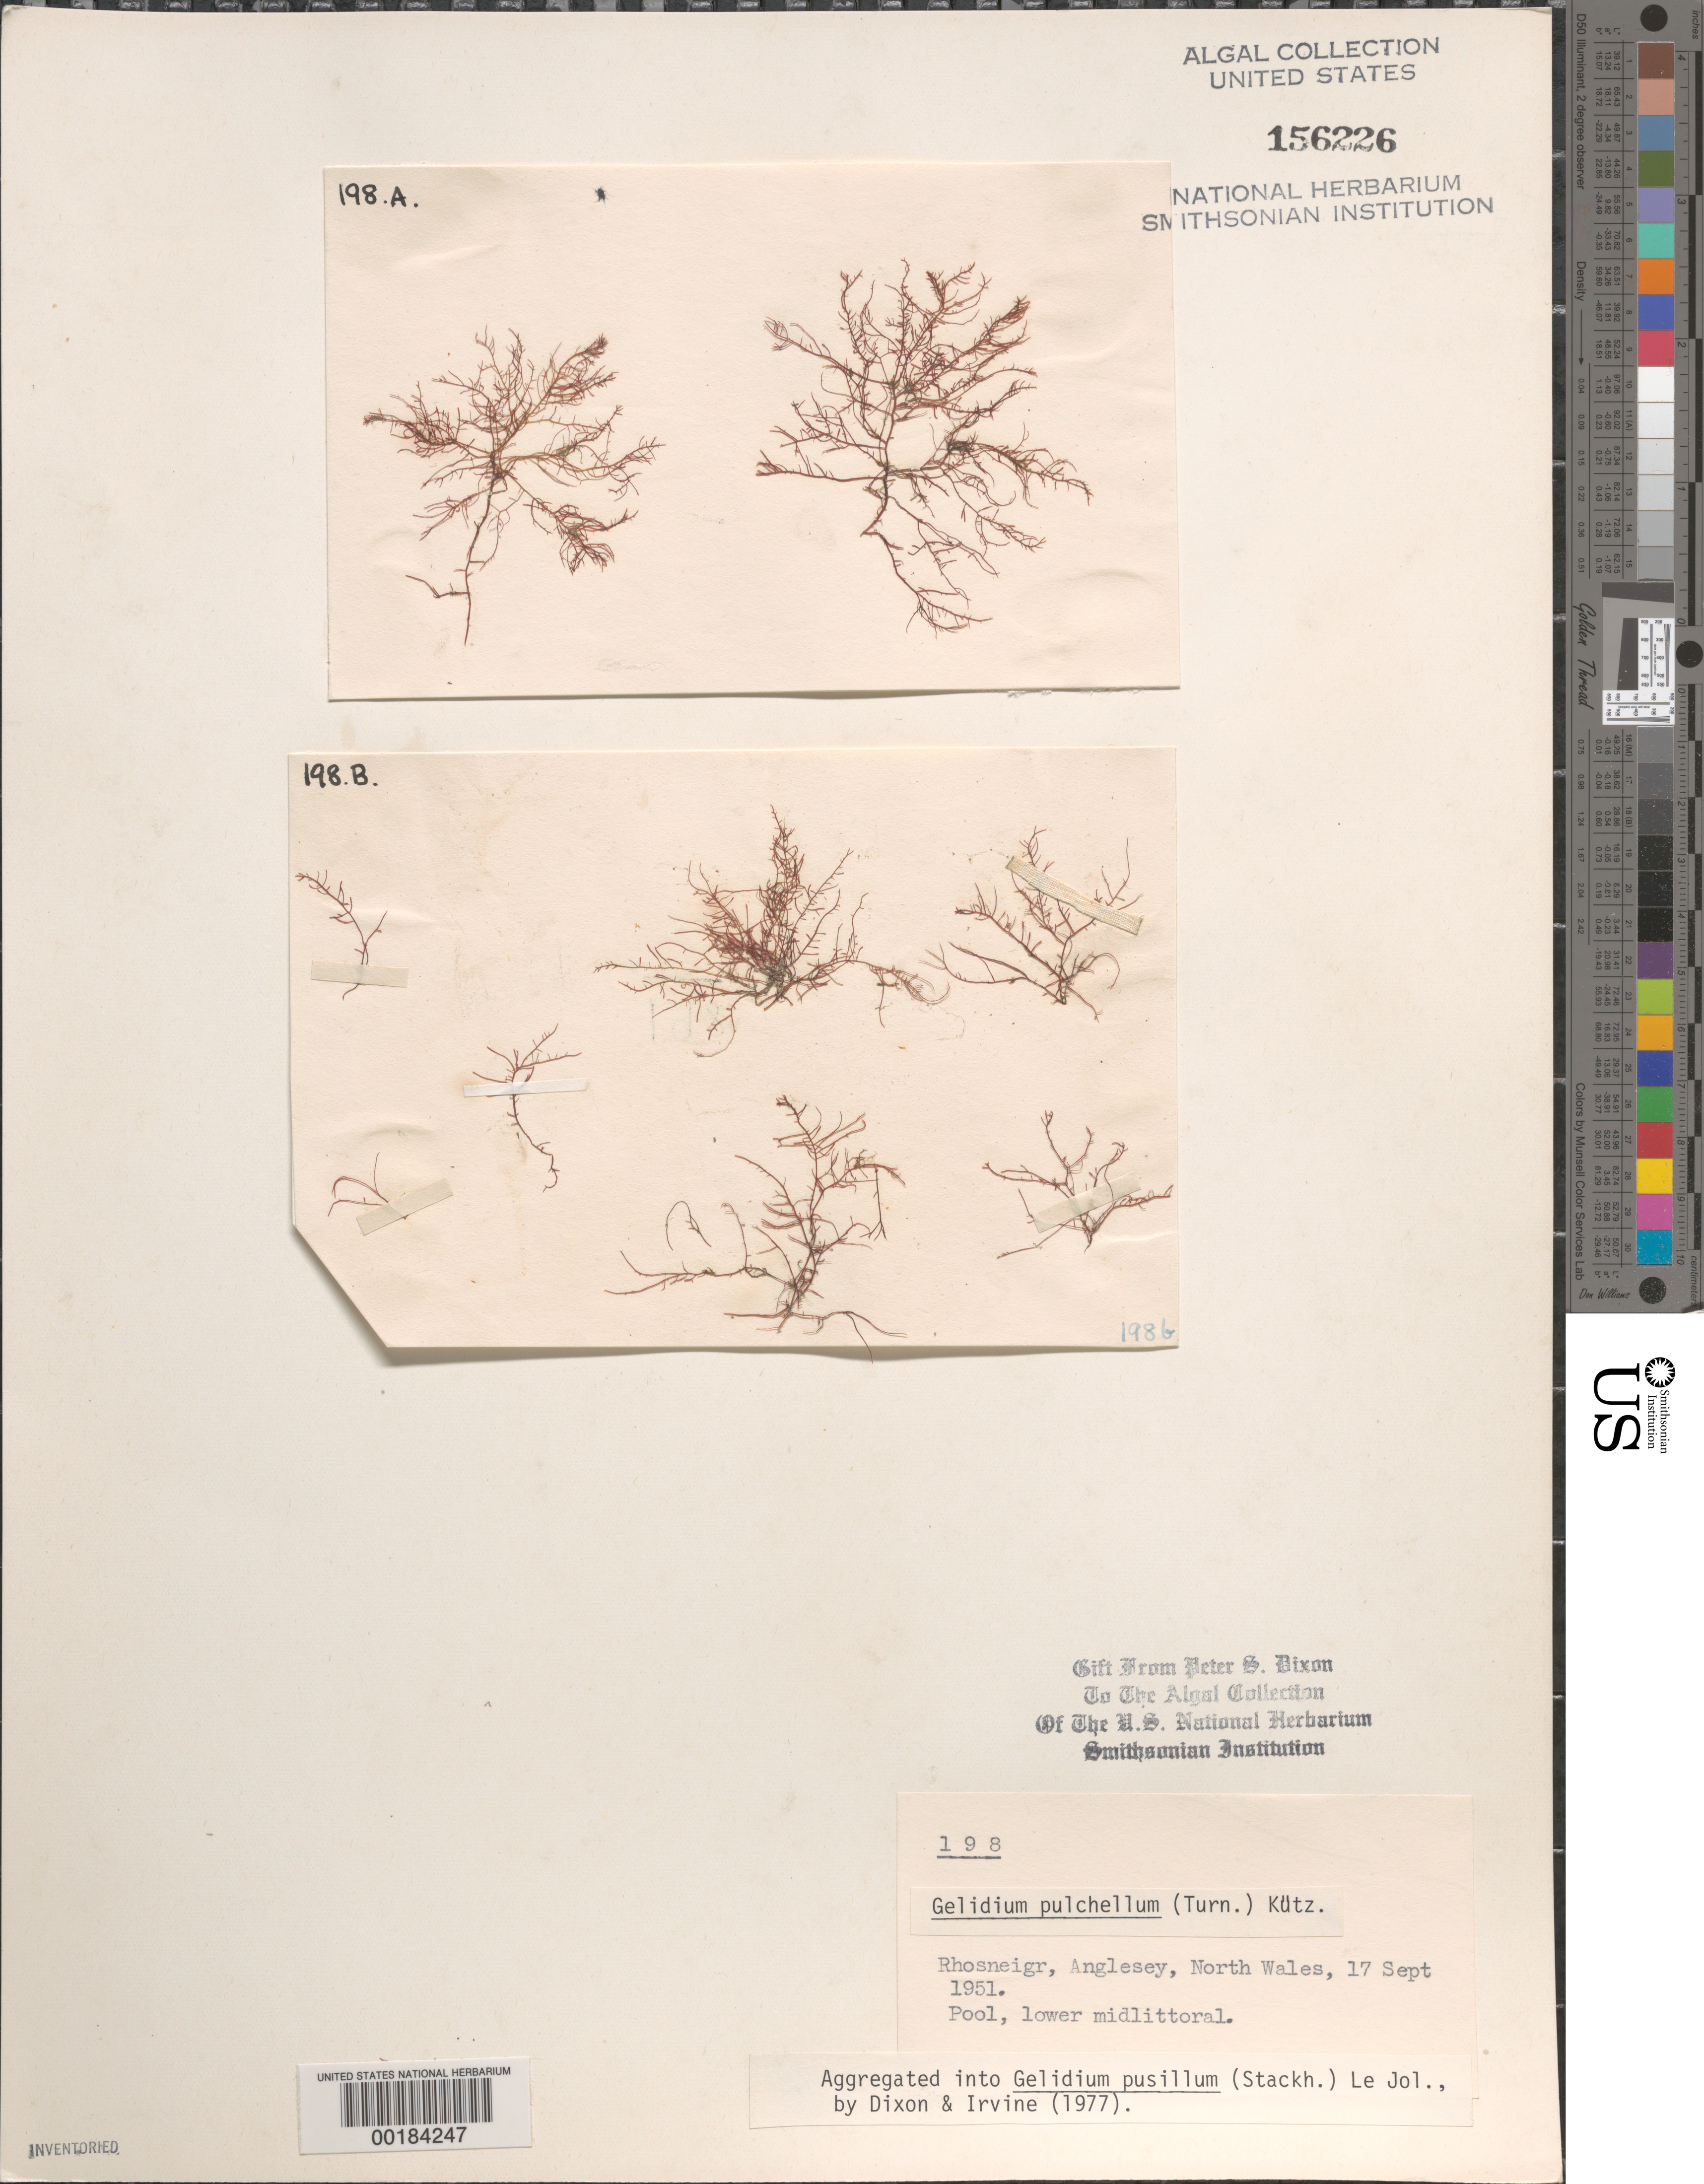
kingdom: Plantae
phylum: Rhodophyta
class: Florideophyceae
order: Gelidiales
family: Gelidiaceae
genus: Gelidium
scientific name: Gelidium pusillum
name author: (Stackh.) Le Jol.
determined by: Dixon, P. S.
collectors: P. S. Dixon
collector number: PSD 198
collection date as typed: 17 Sep 1951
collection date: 1951-09-17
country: United Kingdom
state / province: Wales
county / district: Gwynedd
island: Anglesey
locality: Rhosneigr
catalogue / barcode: US 156226